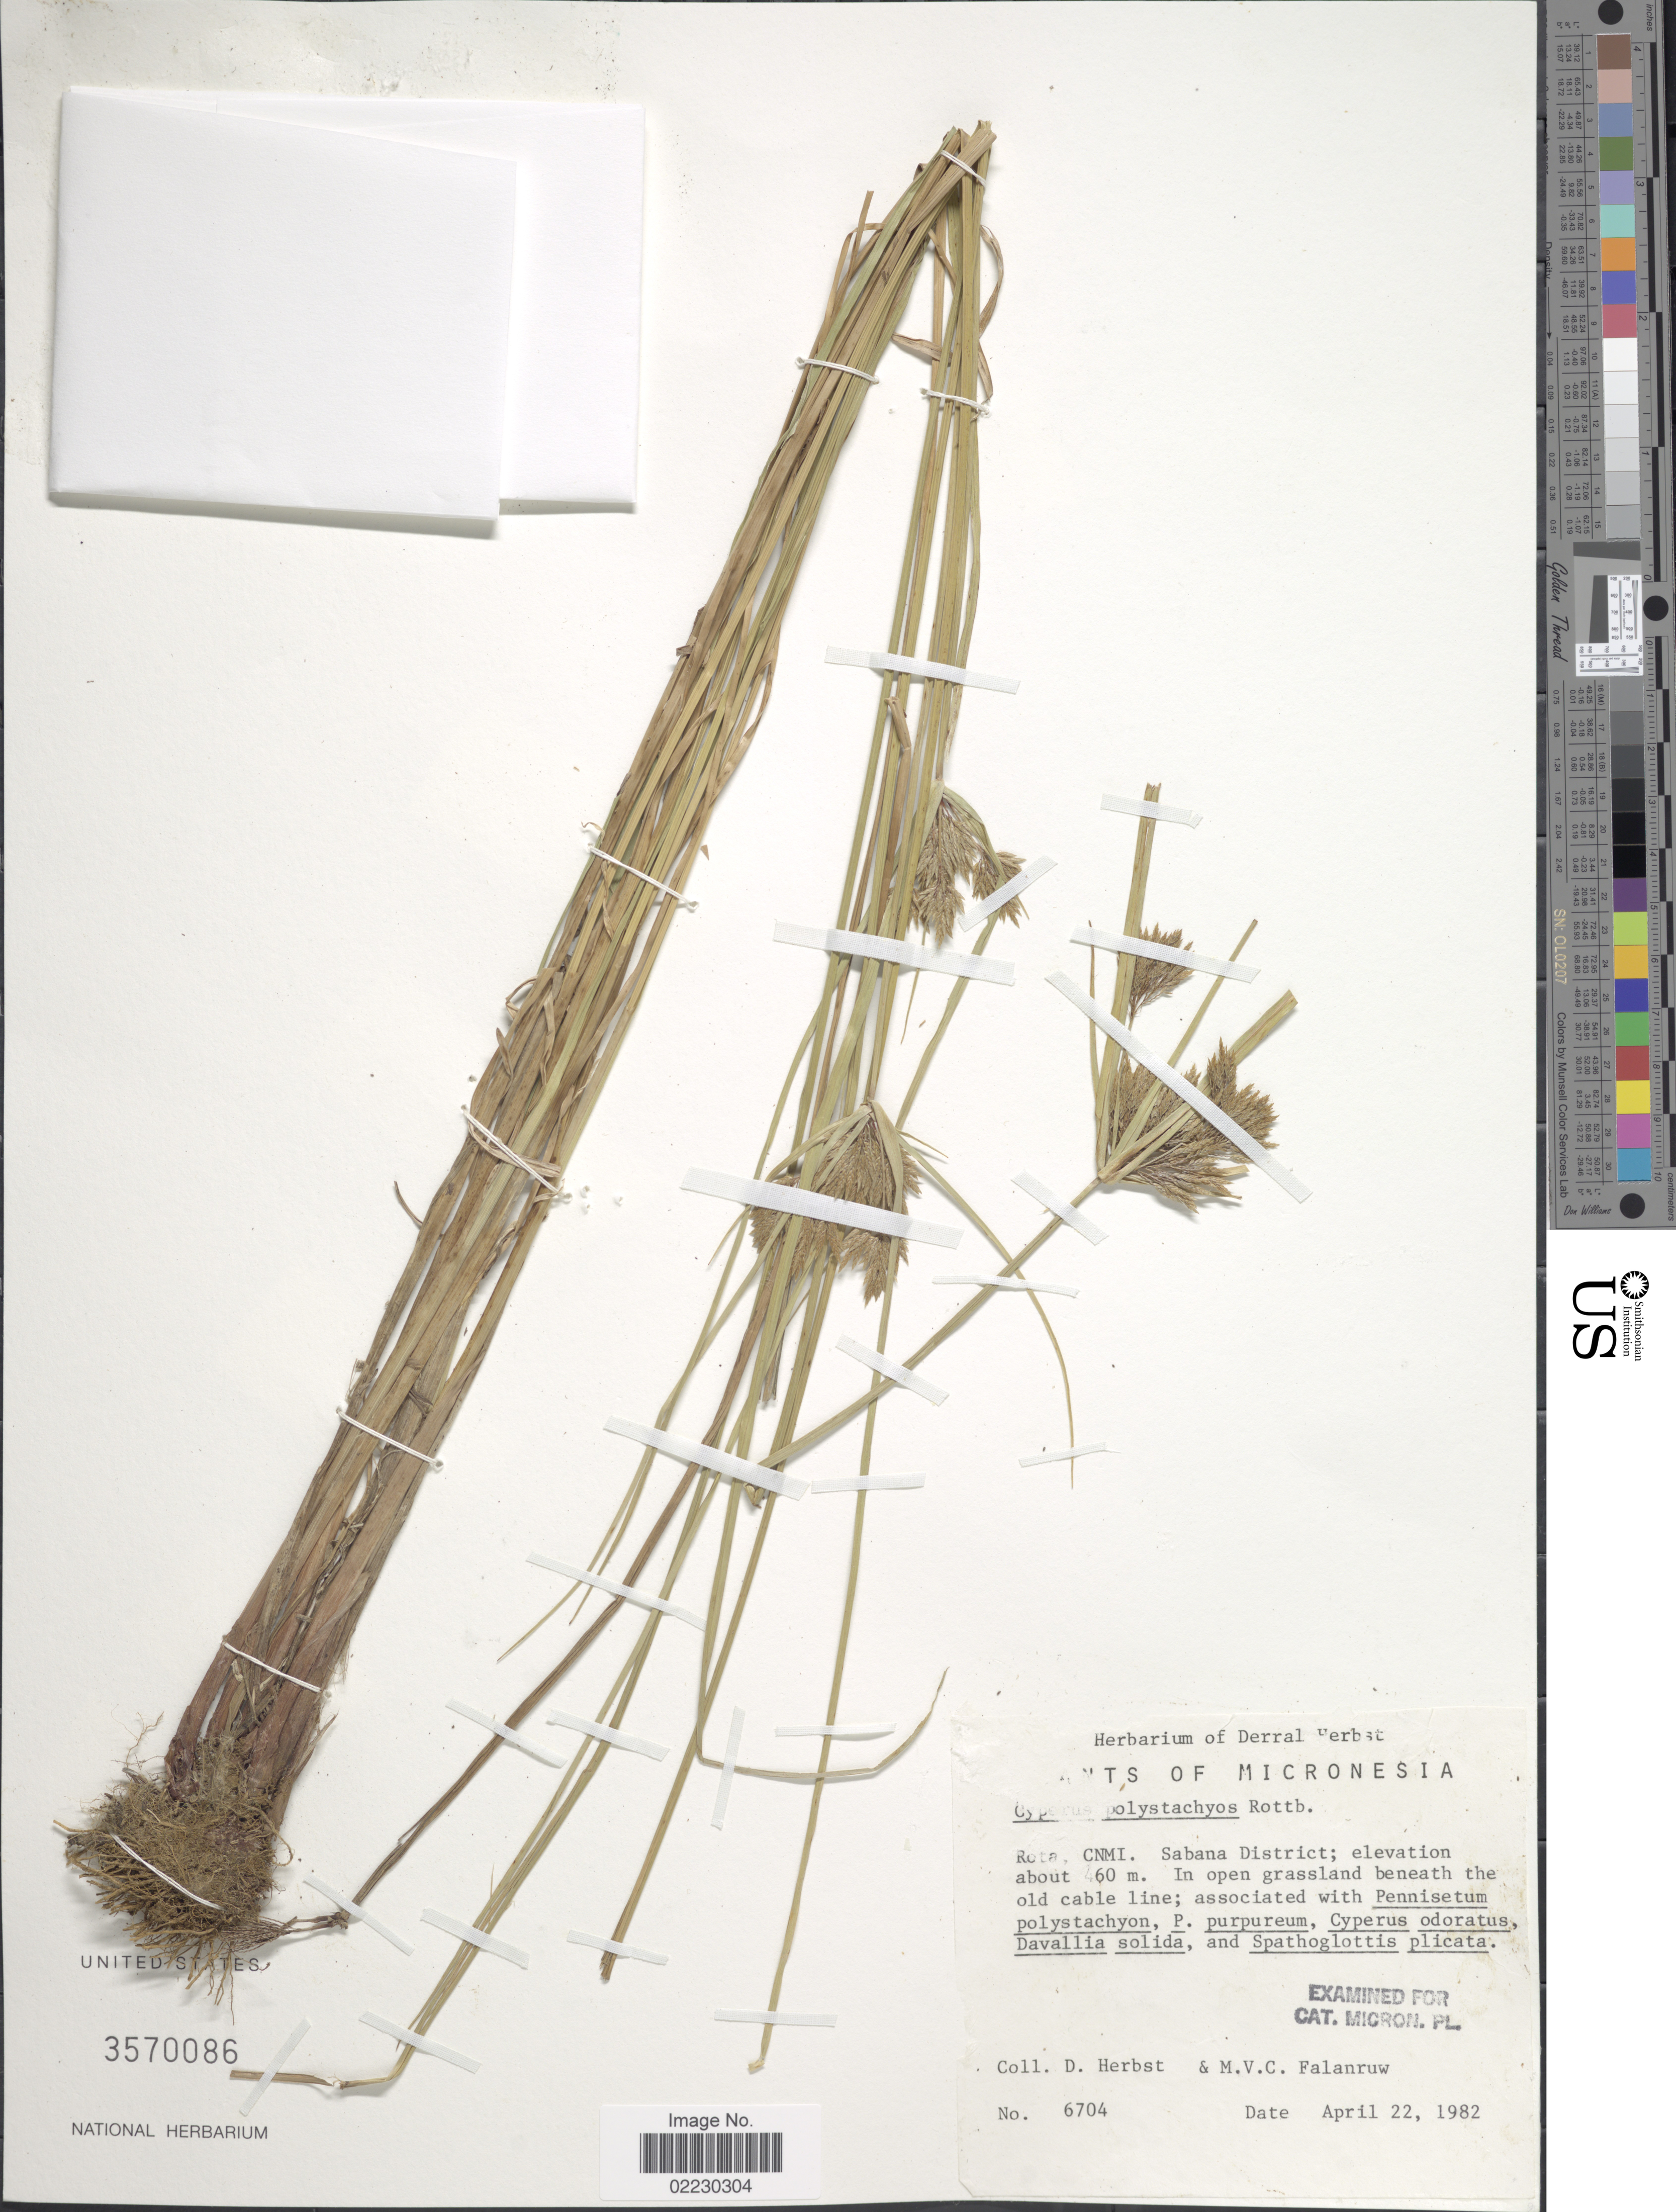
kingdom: Plantae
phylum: Tracheophyta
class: Liliopsida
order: Poales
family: Cyperaceae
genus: Cyperus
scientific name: Cyperus polystachyos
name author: Rottb.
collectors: D. Herbst & M. V. Falanruw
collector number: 6704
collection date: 1982-04-22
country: Northern Mariana Islands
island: Rota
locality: CNMI, Sabana District; in open grassland beneath the old cable line, Rota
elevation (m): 460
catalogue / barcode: US 3570086